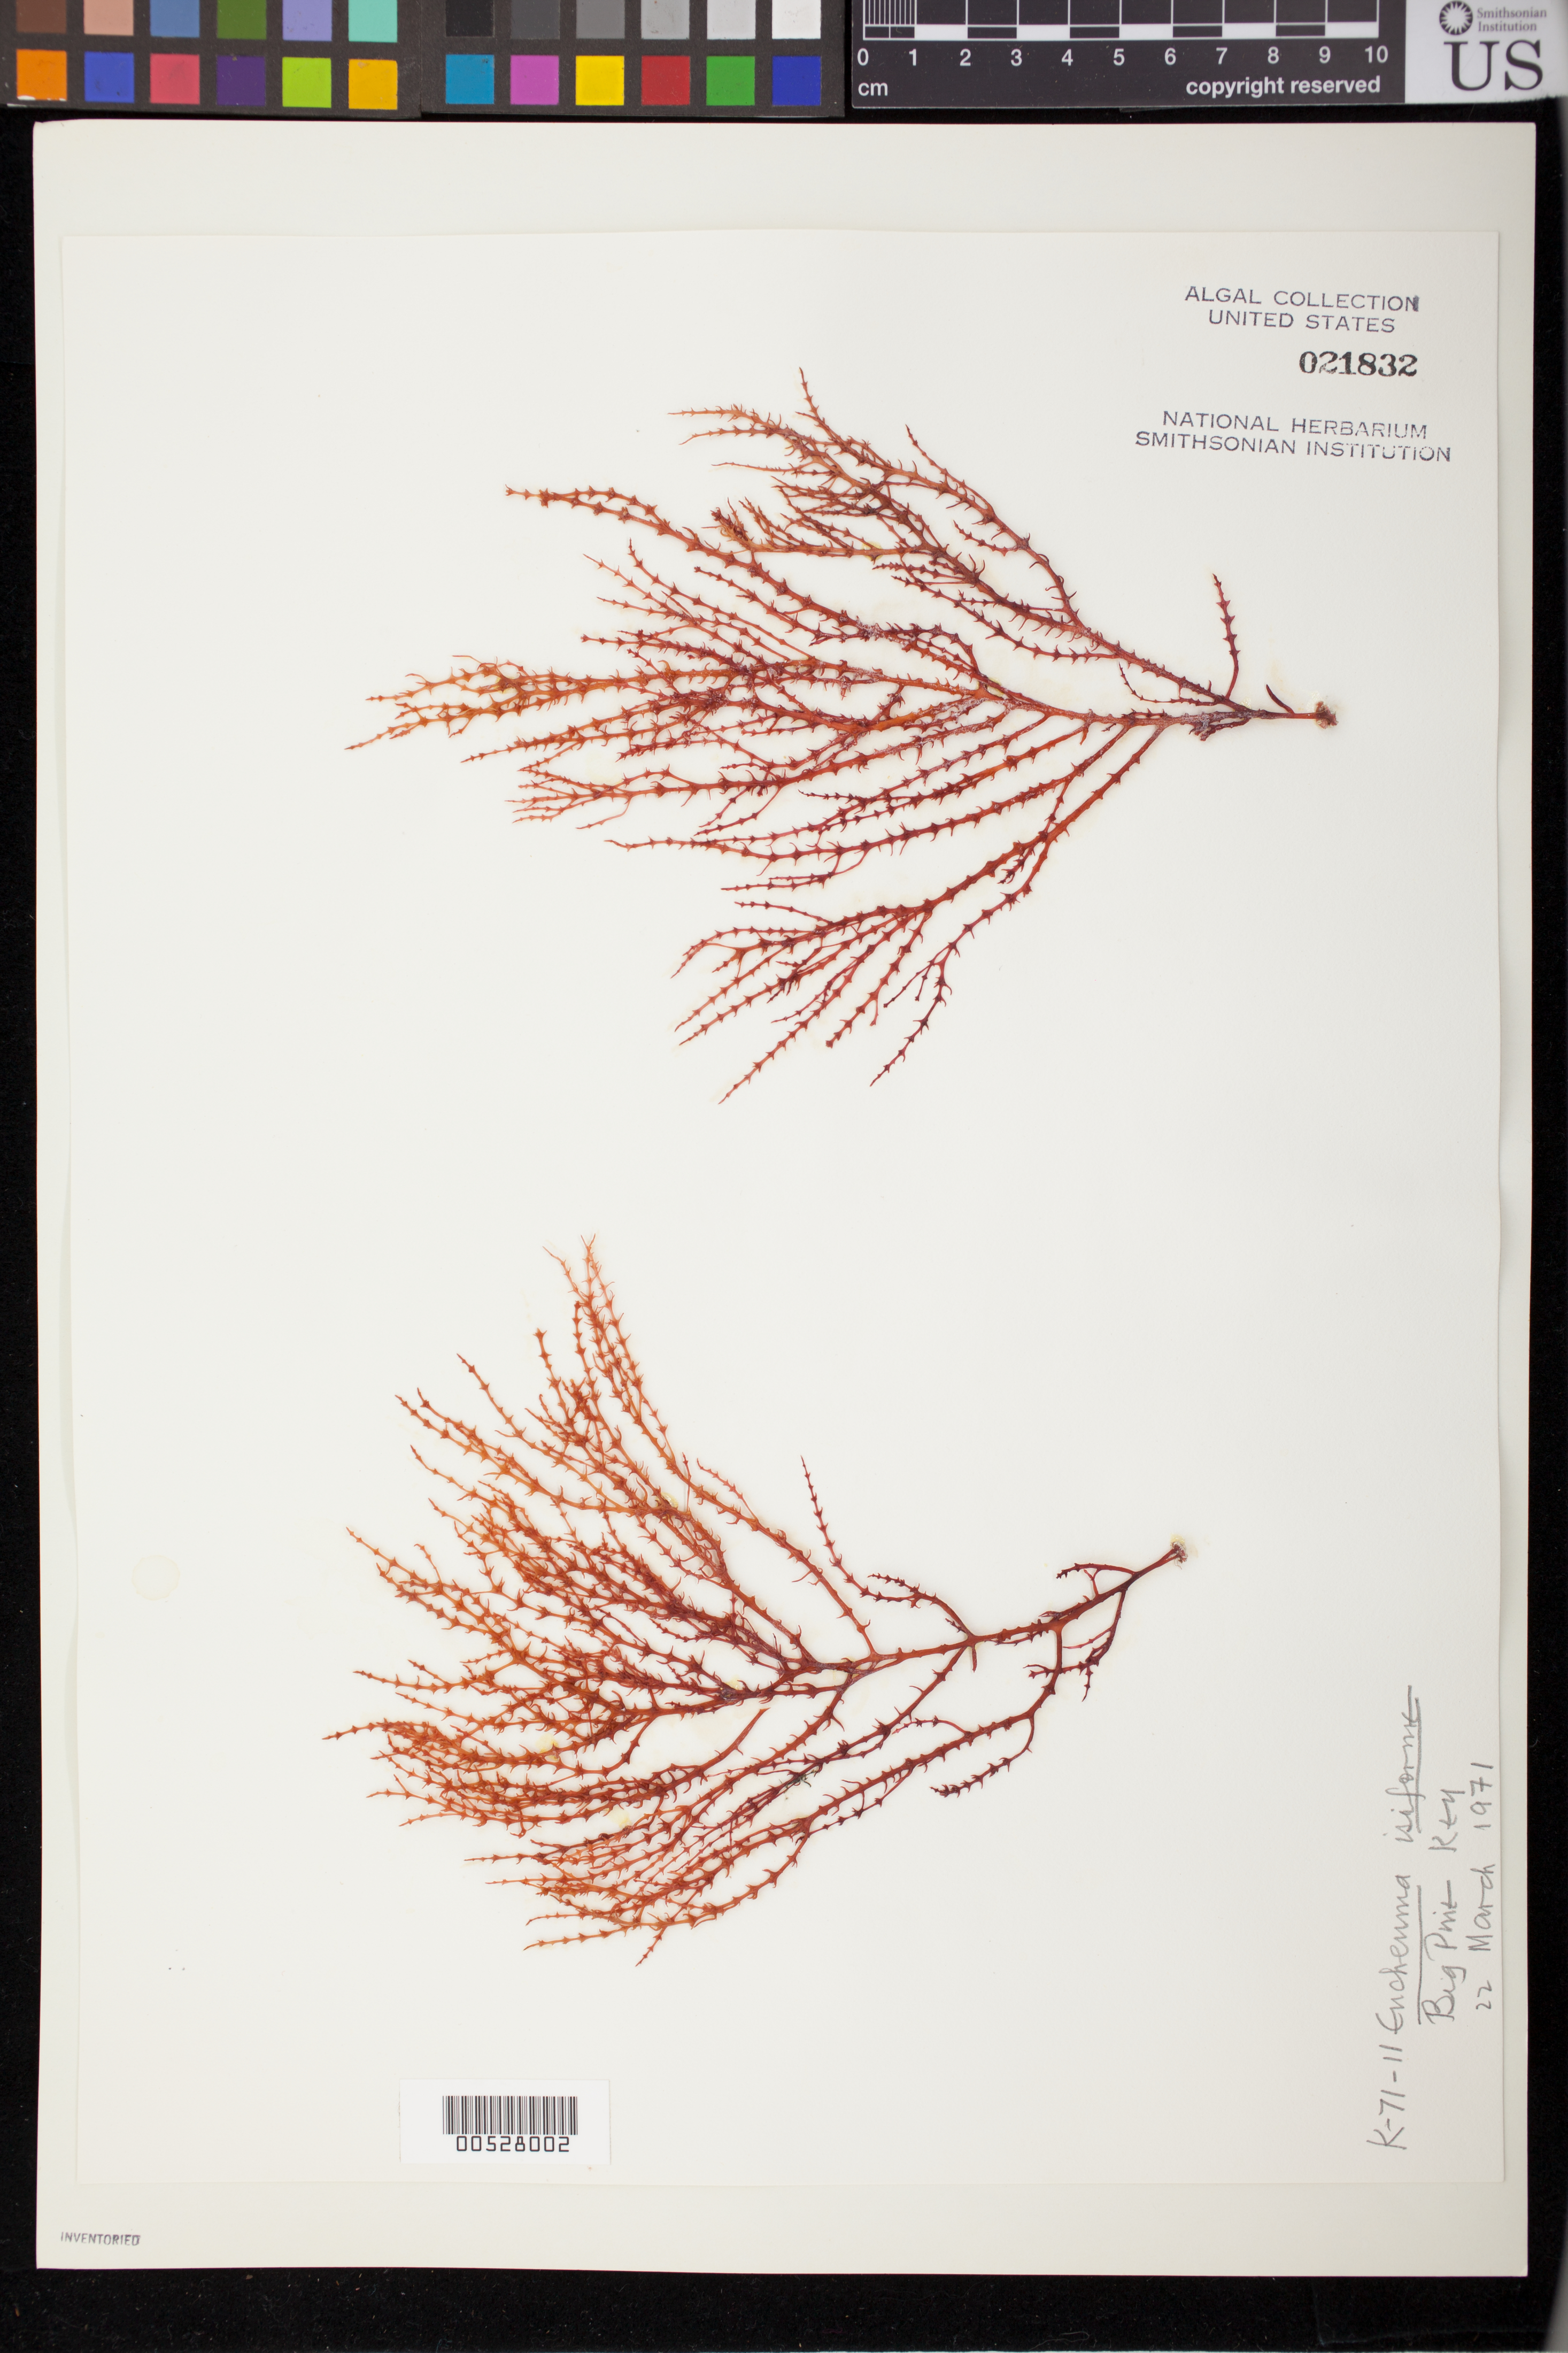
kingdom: Plantae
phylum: Rhodophyta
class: Florideophyceae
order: Gigartinales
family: Solieriaceae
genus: Eucheumatopsis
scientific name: Eucheumatopsis isiformis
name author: (C. Agardh) M.L. Núñez-Resendiz et al.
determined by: Algae name updating Project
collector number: K-71-11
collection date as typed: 22 Mar 1971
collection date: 1971-03-22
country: United States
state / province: Florida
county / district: Monroe County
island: Big Pine Key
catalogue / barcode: US 21832